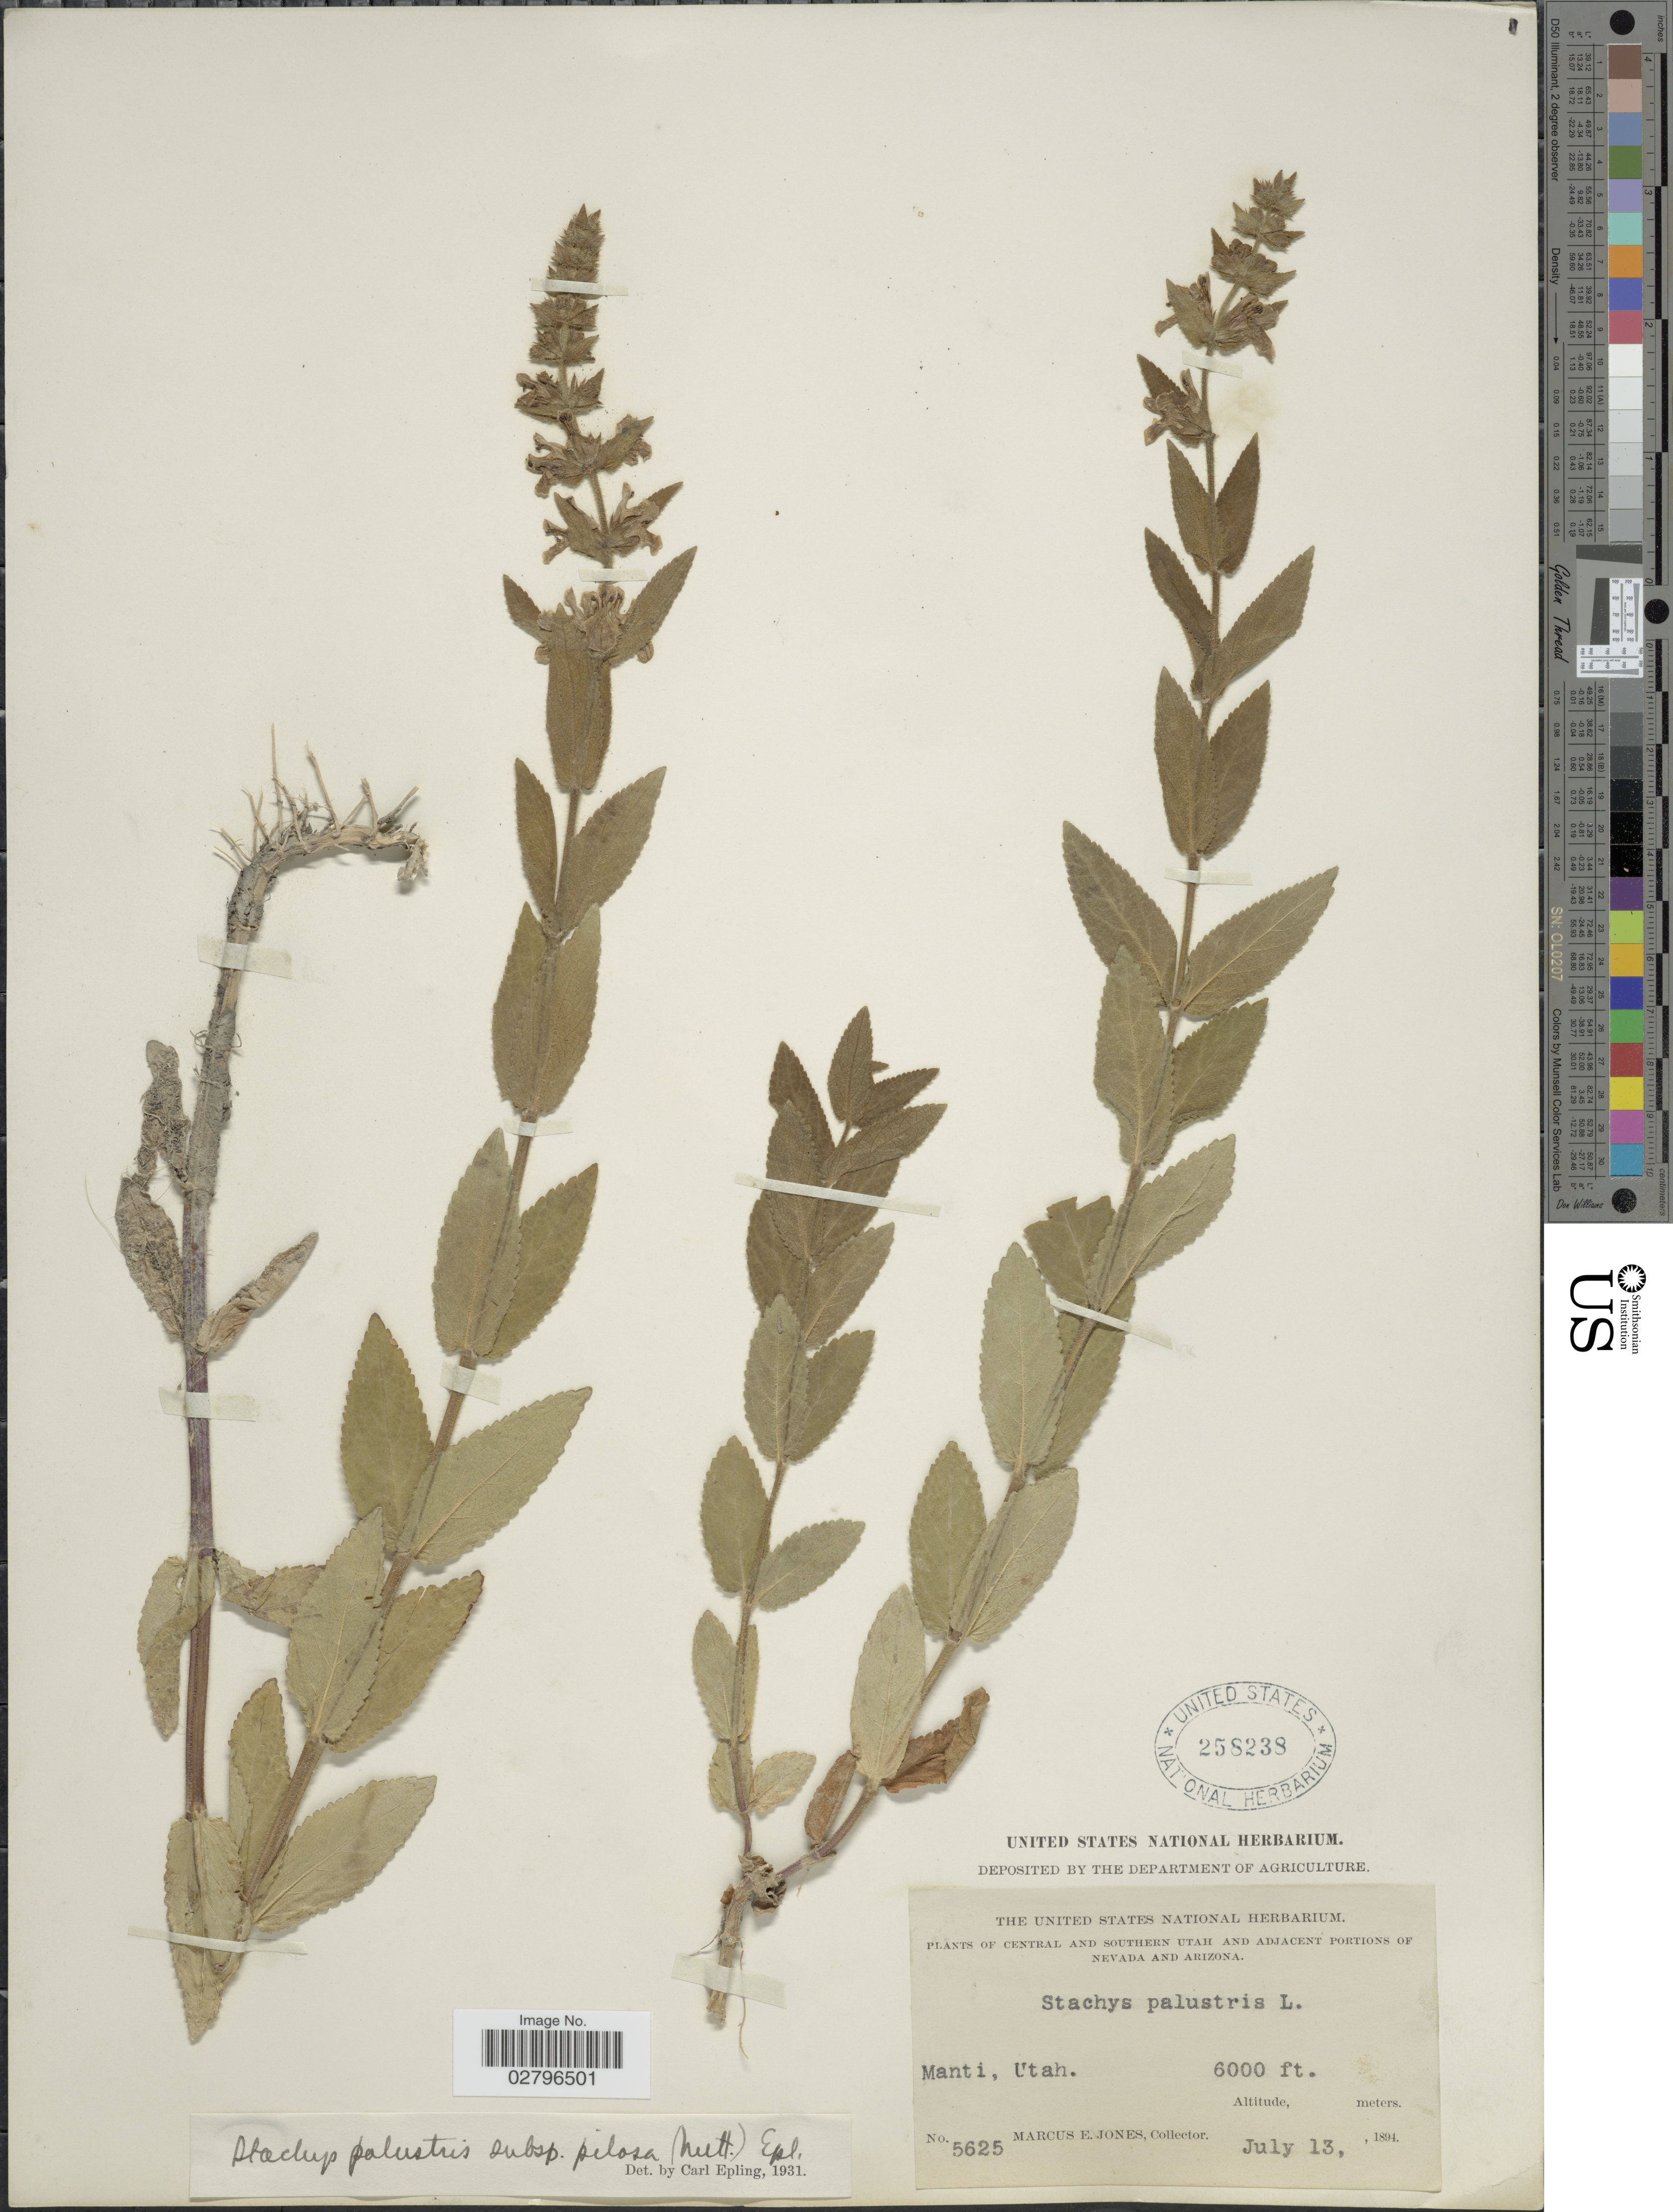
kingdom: Plantae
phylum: Tracheophyta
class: Magnoliopsida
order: Lamiales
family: Lamiaceae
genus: Stachys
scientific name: Stachys palustris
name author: L.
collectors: M. E. Jones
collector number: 5625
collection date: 1894-07-13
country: United States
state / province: Utah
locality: Central and Southern Utah. Manti.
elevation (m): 1829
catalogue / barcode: US 258238